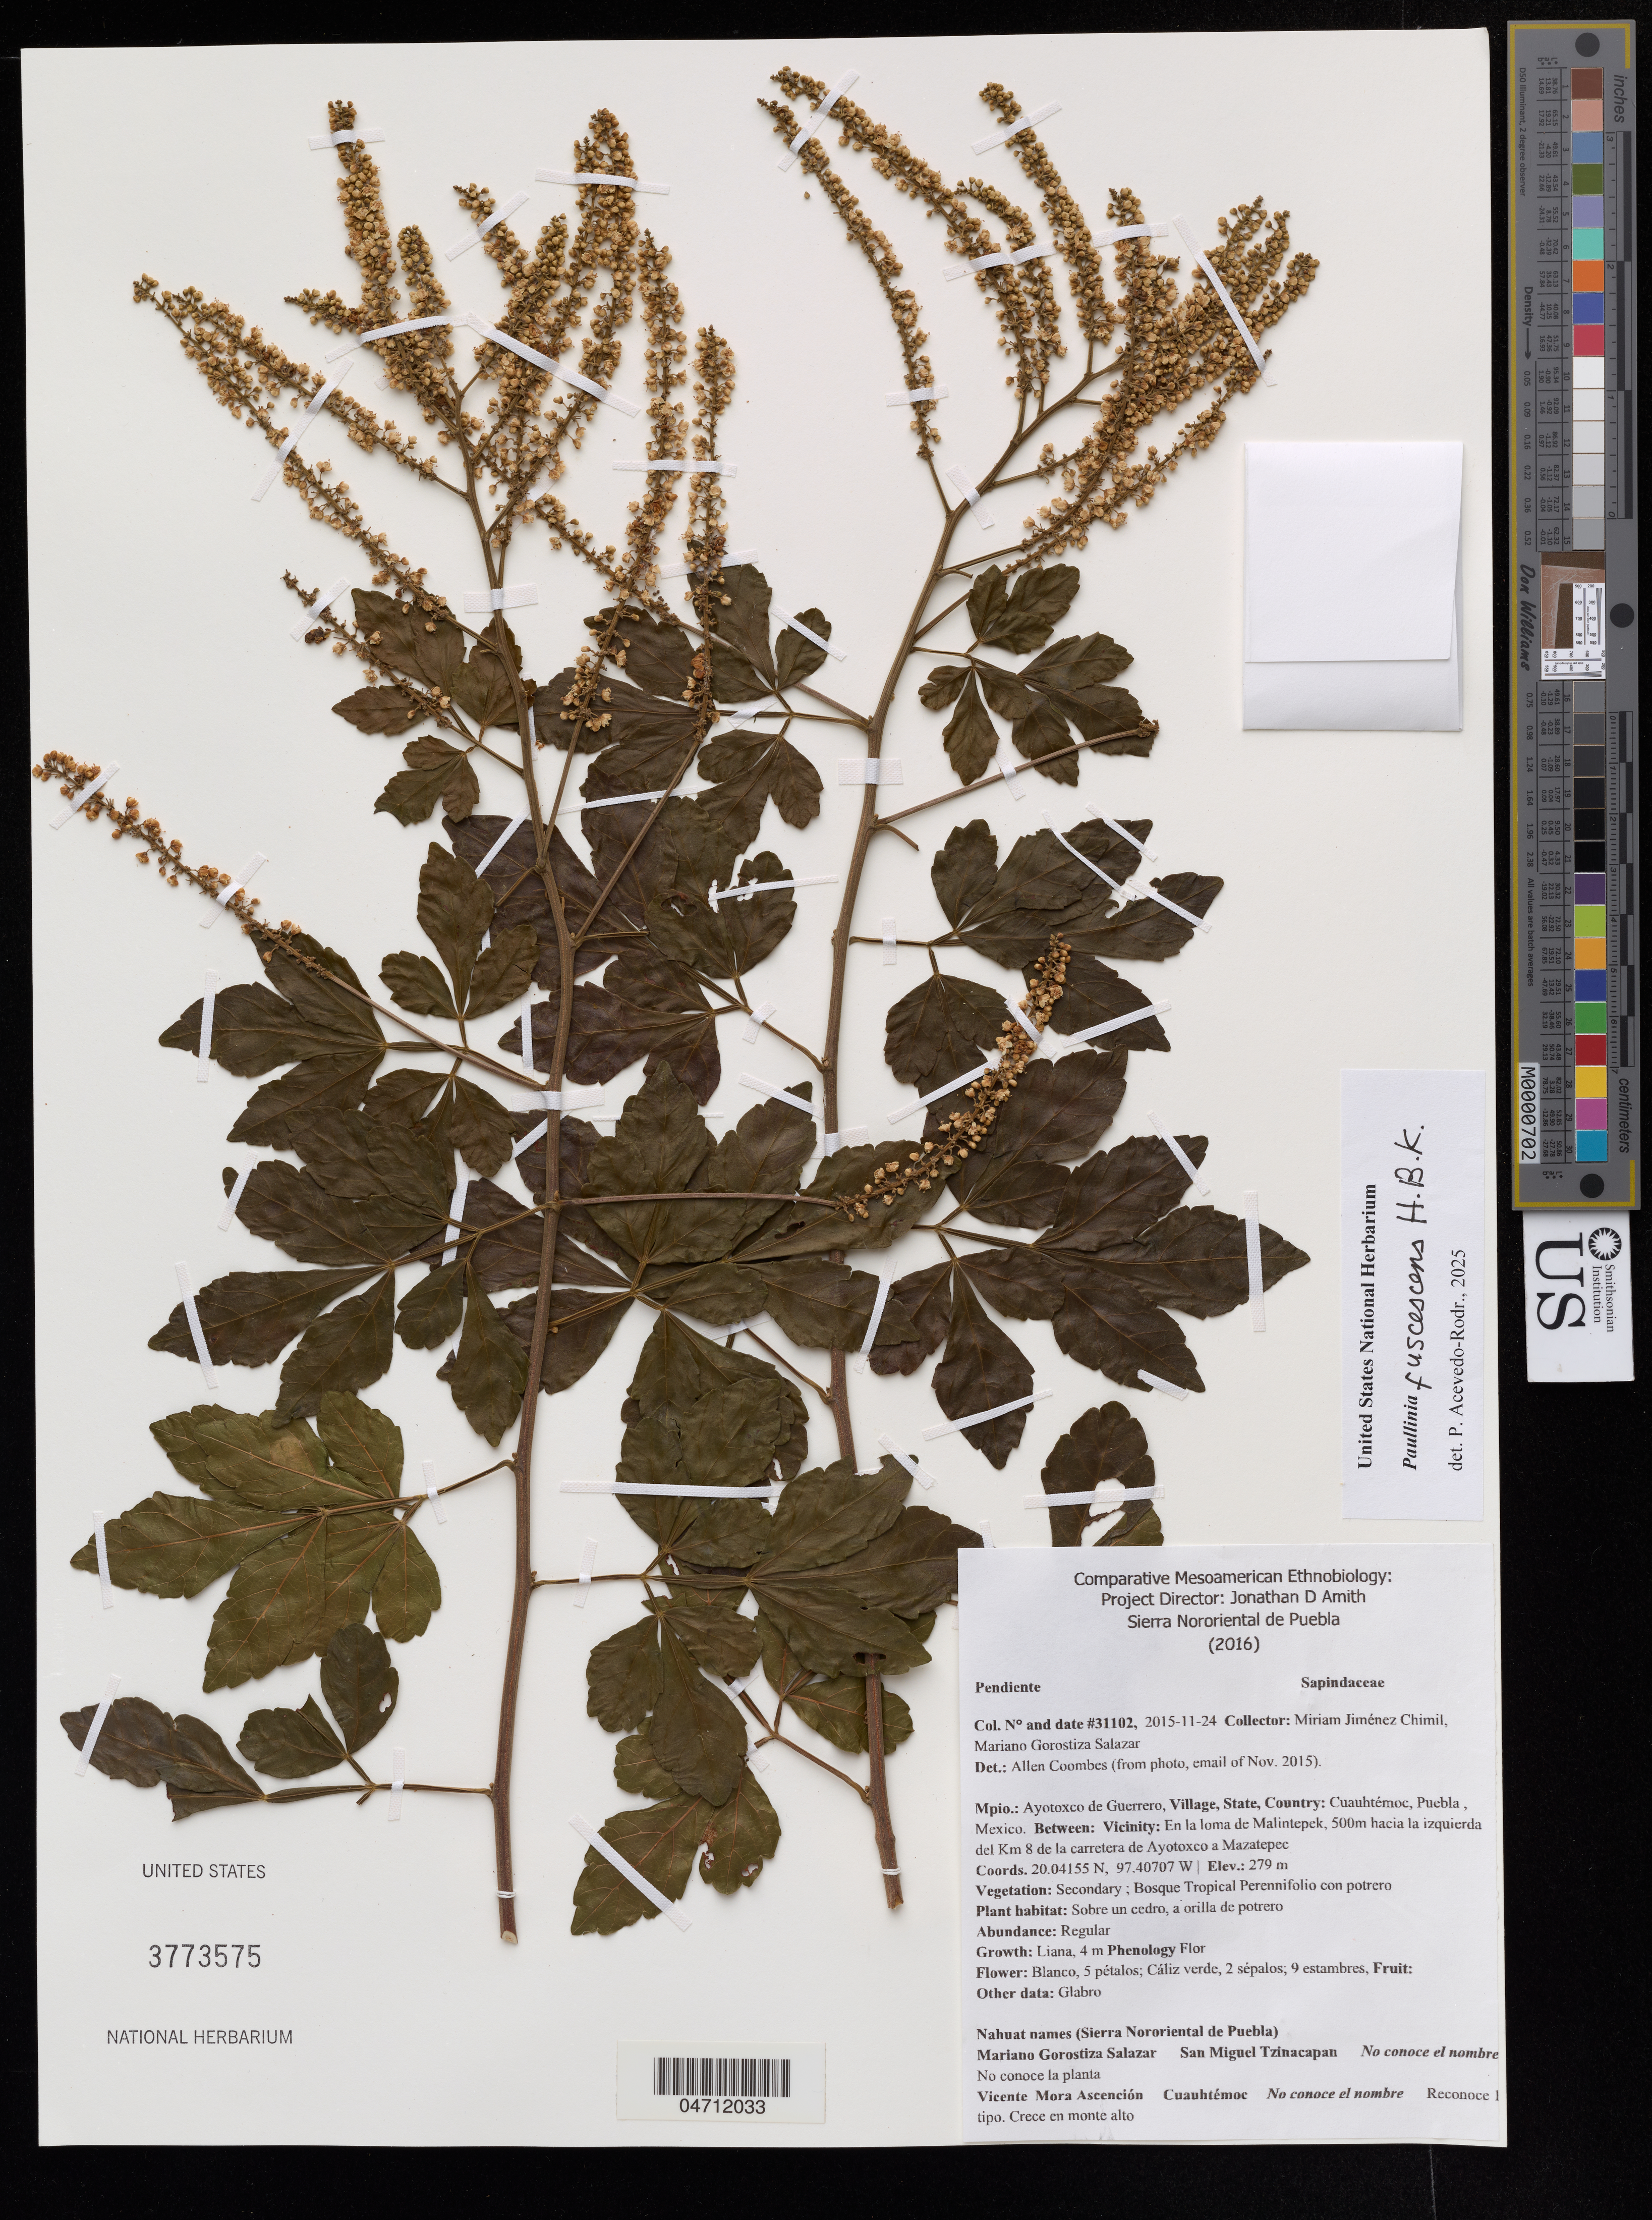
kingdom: Plantae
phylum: Tracheophyta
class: Magnoliopsida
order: Sapindales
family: Sapindaceae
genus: Paullinia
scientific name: Paullinia costaricensis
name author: Radlk.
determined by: Acevedo-Rodríguez, P., (BOT), Smithsonian Institution - National Museum of Natural History (UNITED STATES)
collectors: M. Jiménez Chimil & M. Gorostiza S.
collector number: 31102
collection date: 2015-11-24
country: Mexico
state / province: Puebla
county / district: Ayotoxco de Guerrero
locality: Cuauhtémoc, En la loma de Malintepek, 500 m hacia la izquierda del Km 8 de la carretera de Ayotoxco a Mazatepec.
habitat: Crece sobre un cedro, a orilla de potrero.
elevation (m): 279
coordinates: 20.04155, -97.40707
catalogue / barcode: US 3773575